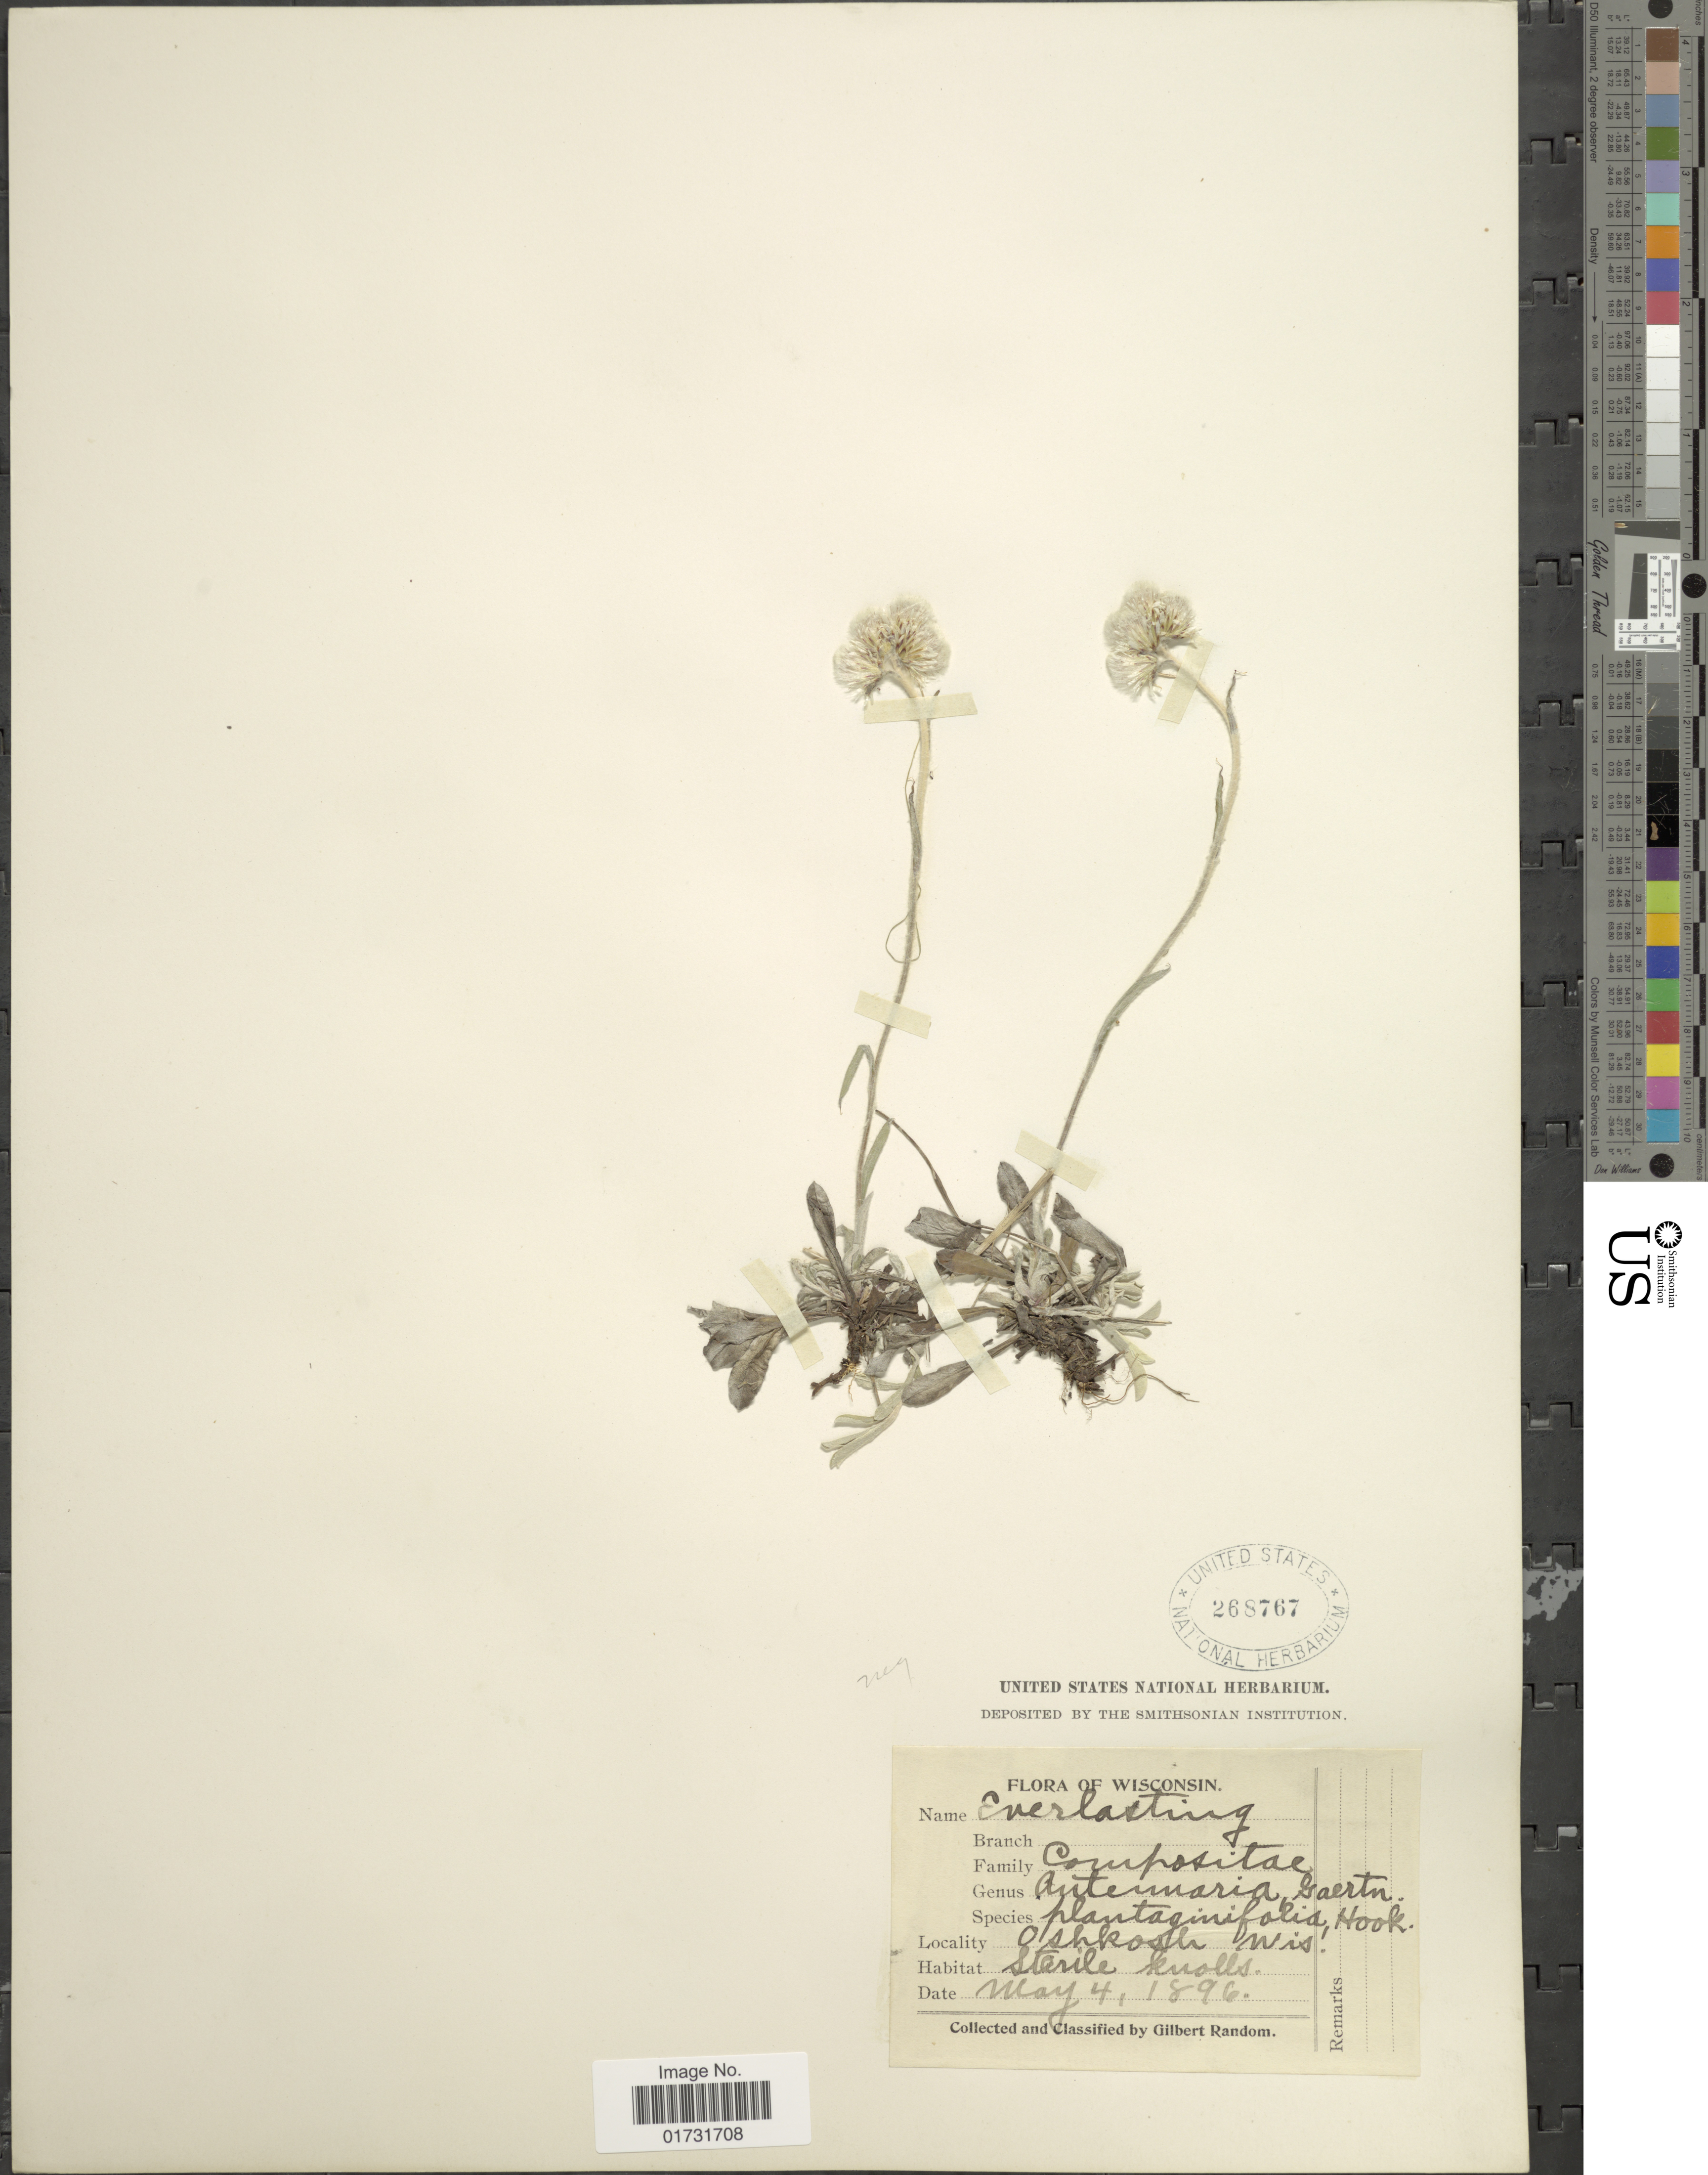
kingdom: Plantae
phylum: Tracheophyta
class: Magnoliopsida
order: Asterales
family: Asteraceae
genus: Antennaria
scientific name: Antennaria neglecta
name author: Greene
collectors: G. Random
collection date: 1896-05-04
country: United States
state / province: Wisconsin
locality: Oshkosh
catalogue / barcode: US 268767